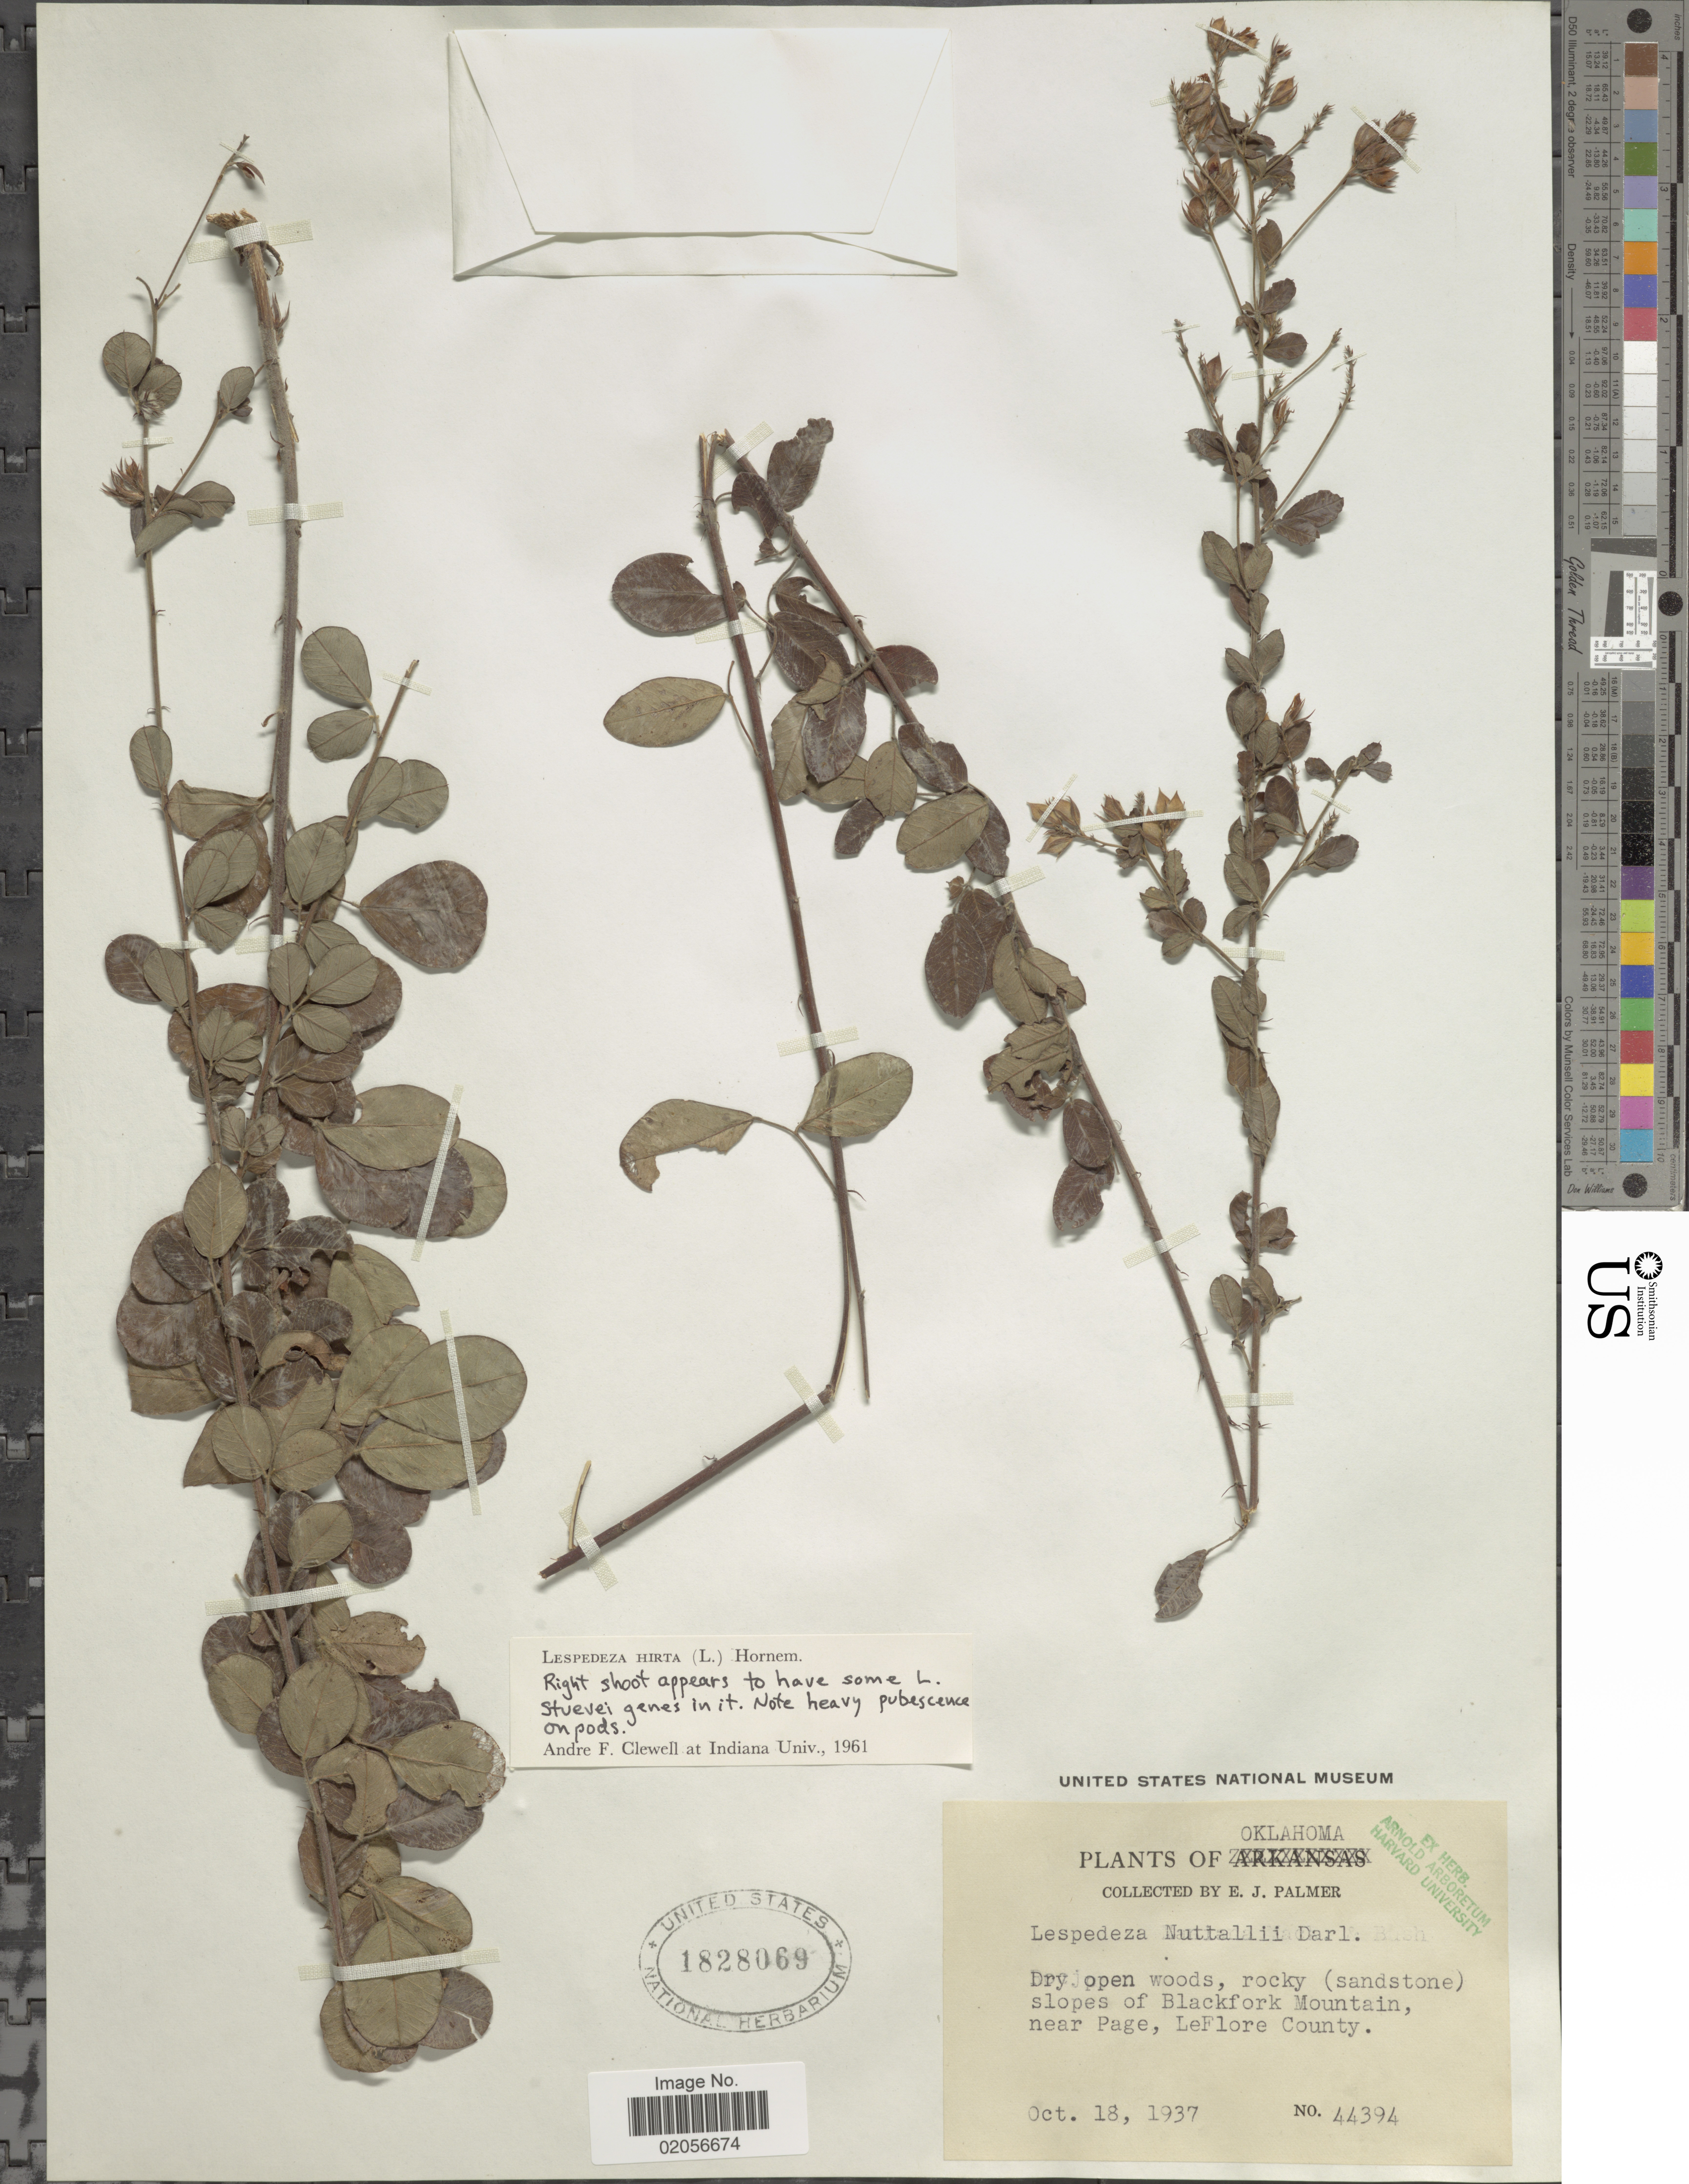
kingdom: Plantae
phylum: Tracheophyta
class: Magnoliopsida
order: Fabales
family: Fabaceae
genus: Lespedeza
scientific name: Lespedeza hirta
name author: (L.) Hornem.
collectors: E. J. Palmer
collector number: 44394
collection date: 1937-10-18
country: United States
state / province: Oklahoma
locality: Dry open woods, rocky (sandstone) slopes of Blackfork Mountain, near Page, LeFlore County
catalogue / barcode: US 1828069